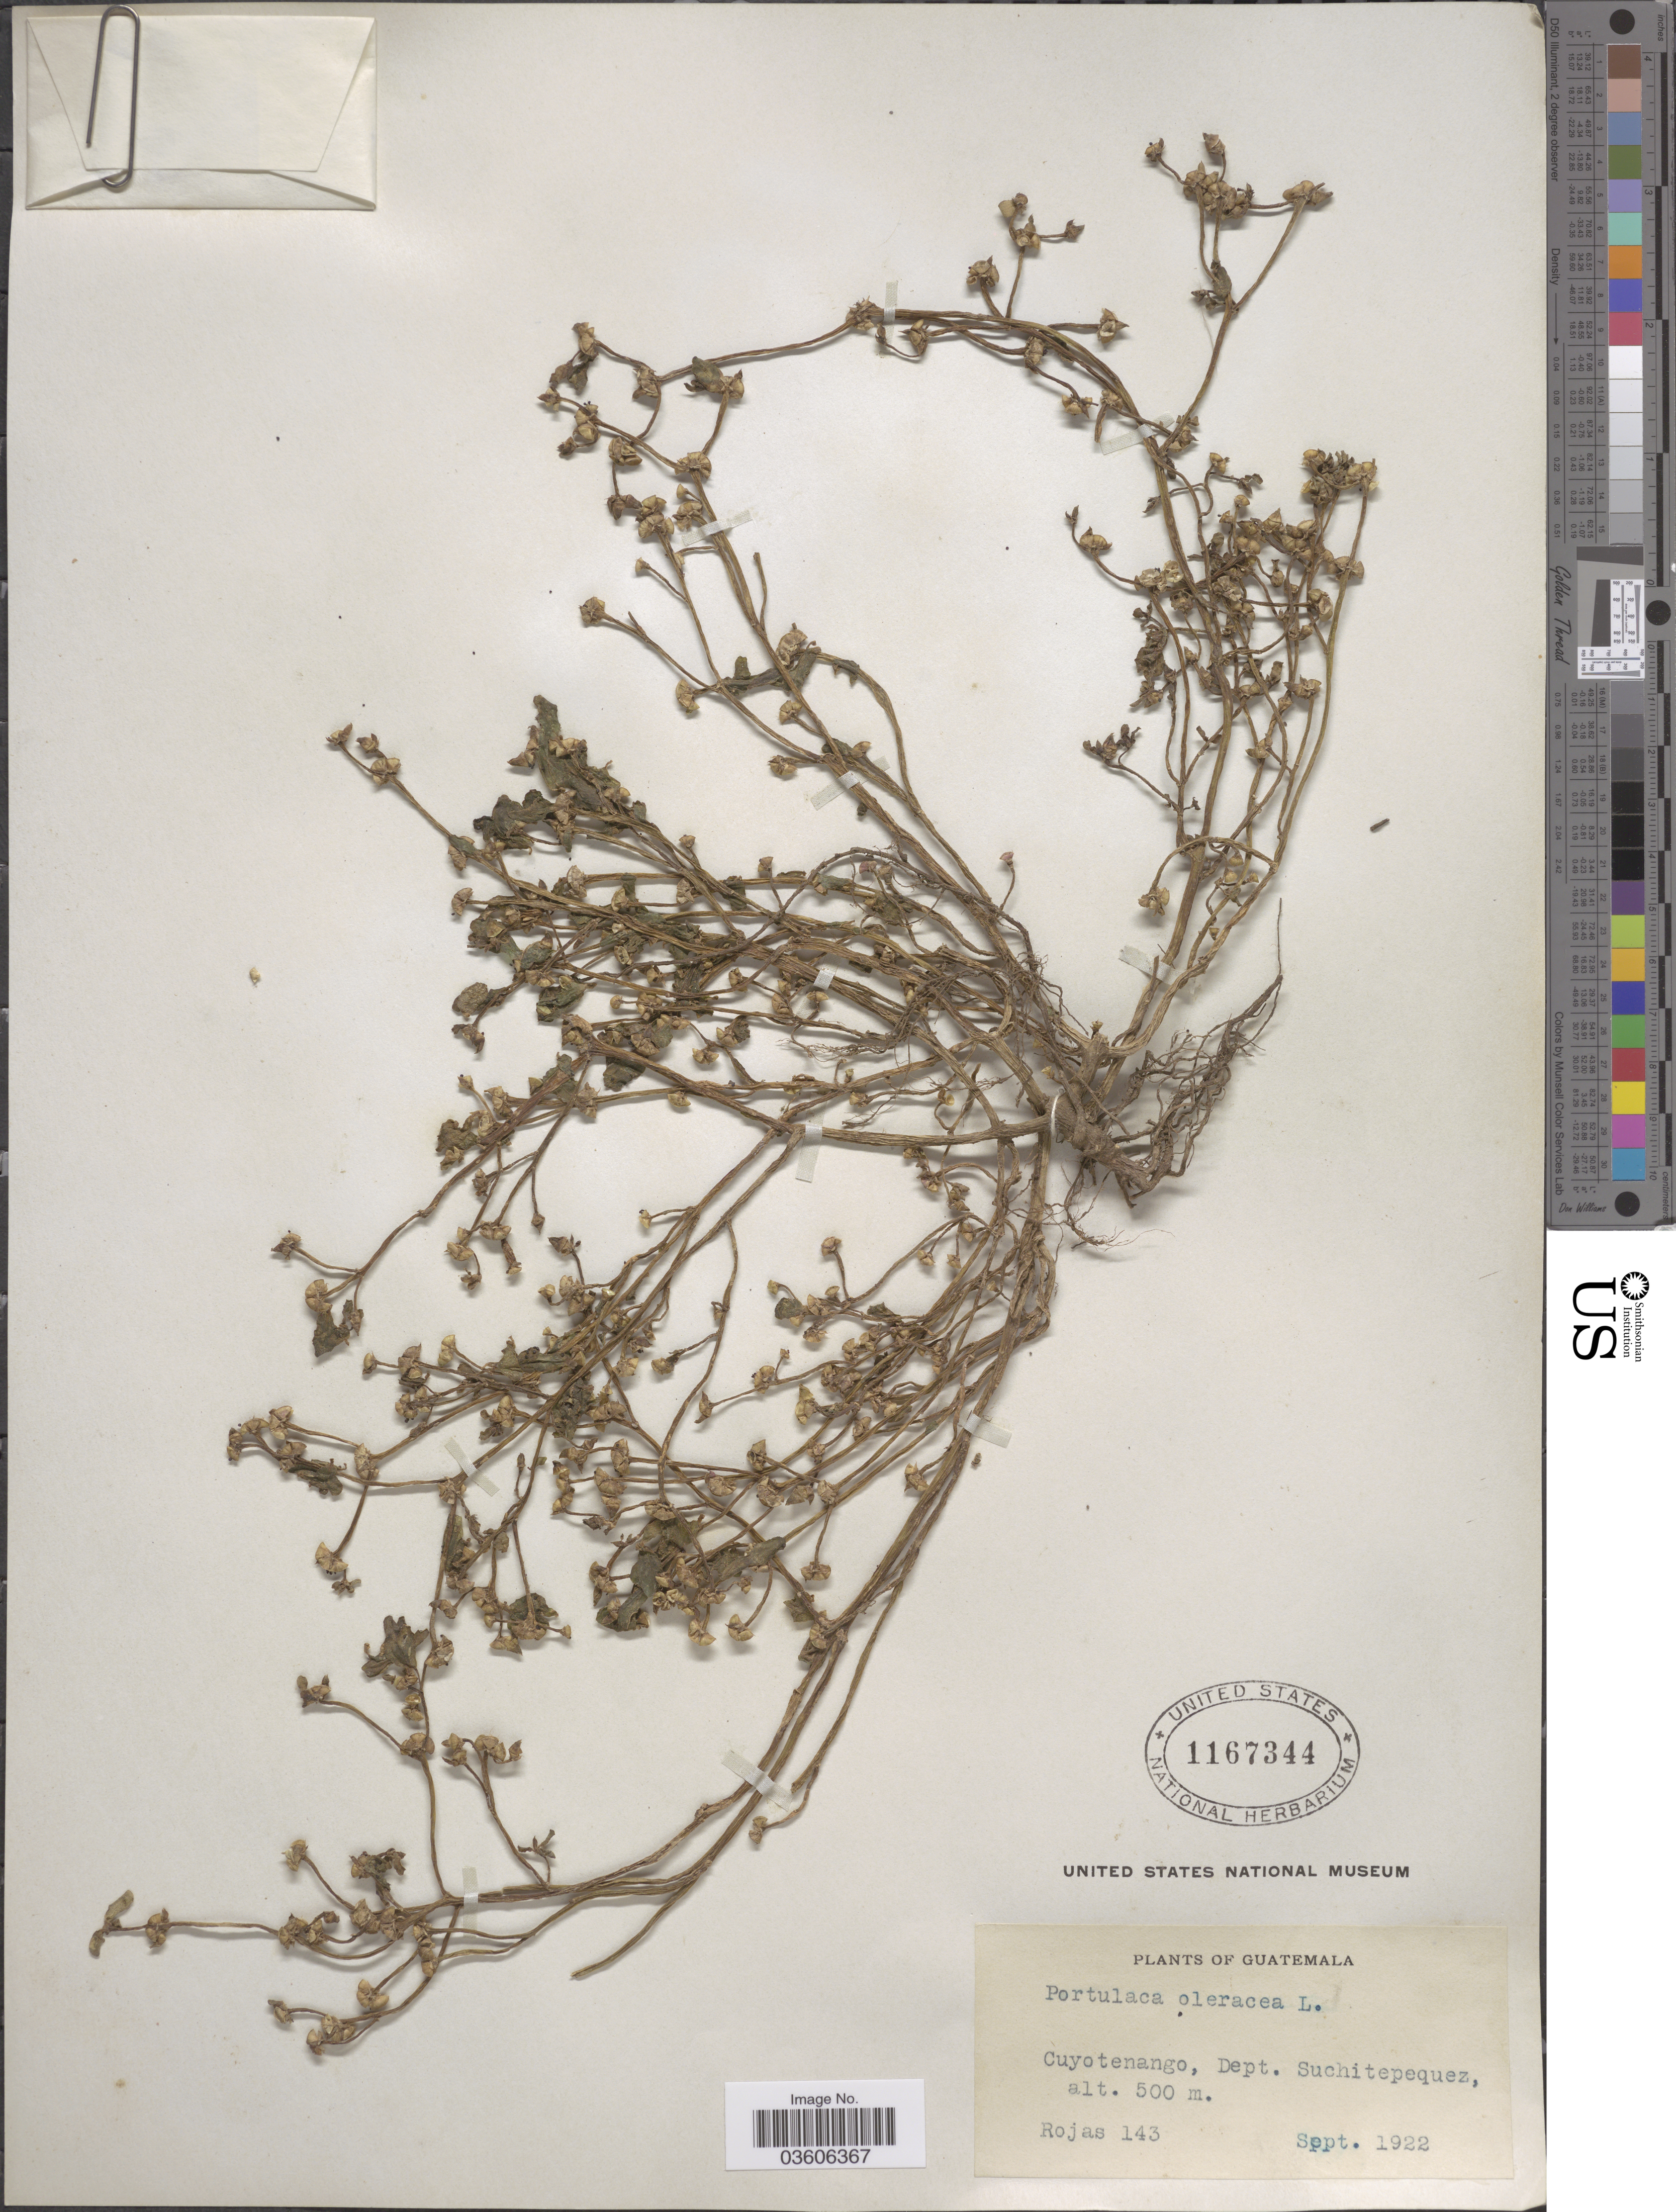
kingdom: Plantae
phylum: Tracheophyta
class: Magnoliopsida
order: Caryophyllales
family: Portulacaceae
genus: Portulaca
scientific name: Portulaca oleracea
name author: L.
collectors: Rojas, --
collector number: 143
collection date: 1922-09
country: Guatemala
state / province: Suchitepéquez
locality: Cuyotenango, Dept. Suchitepequez.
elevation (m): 500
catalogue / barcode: US 1167344